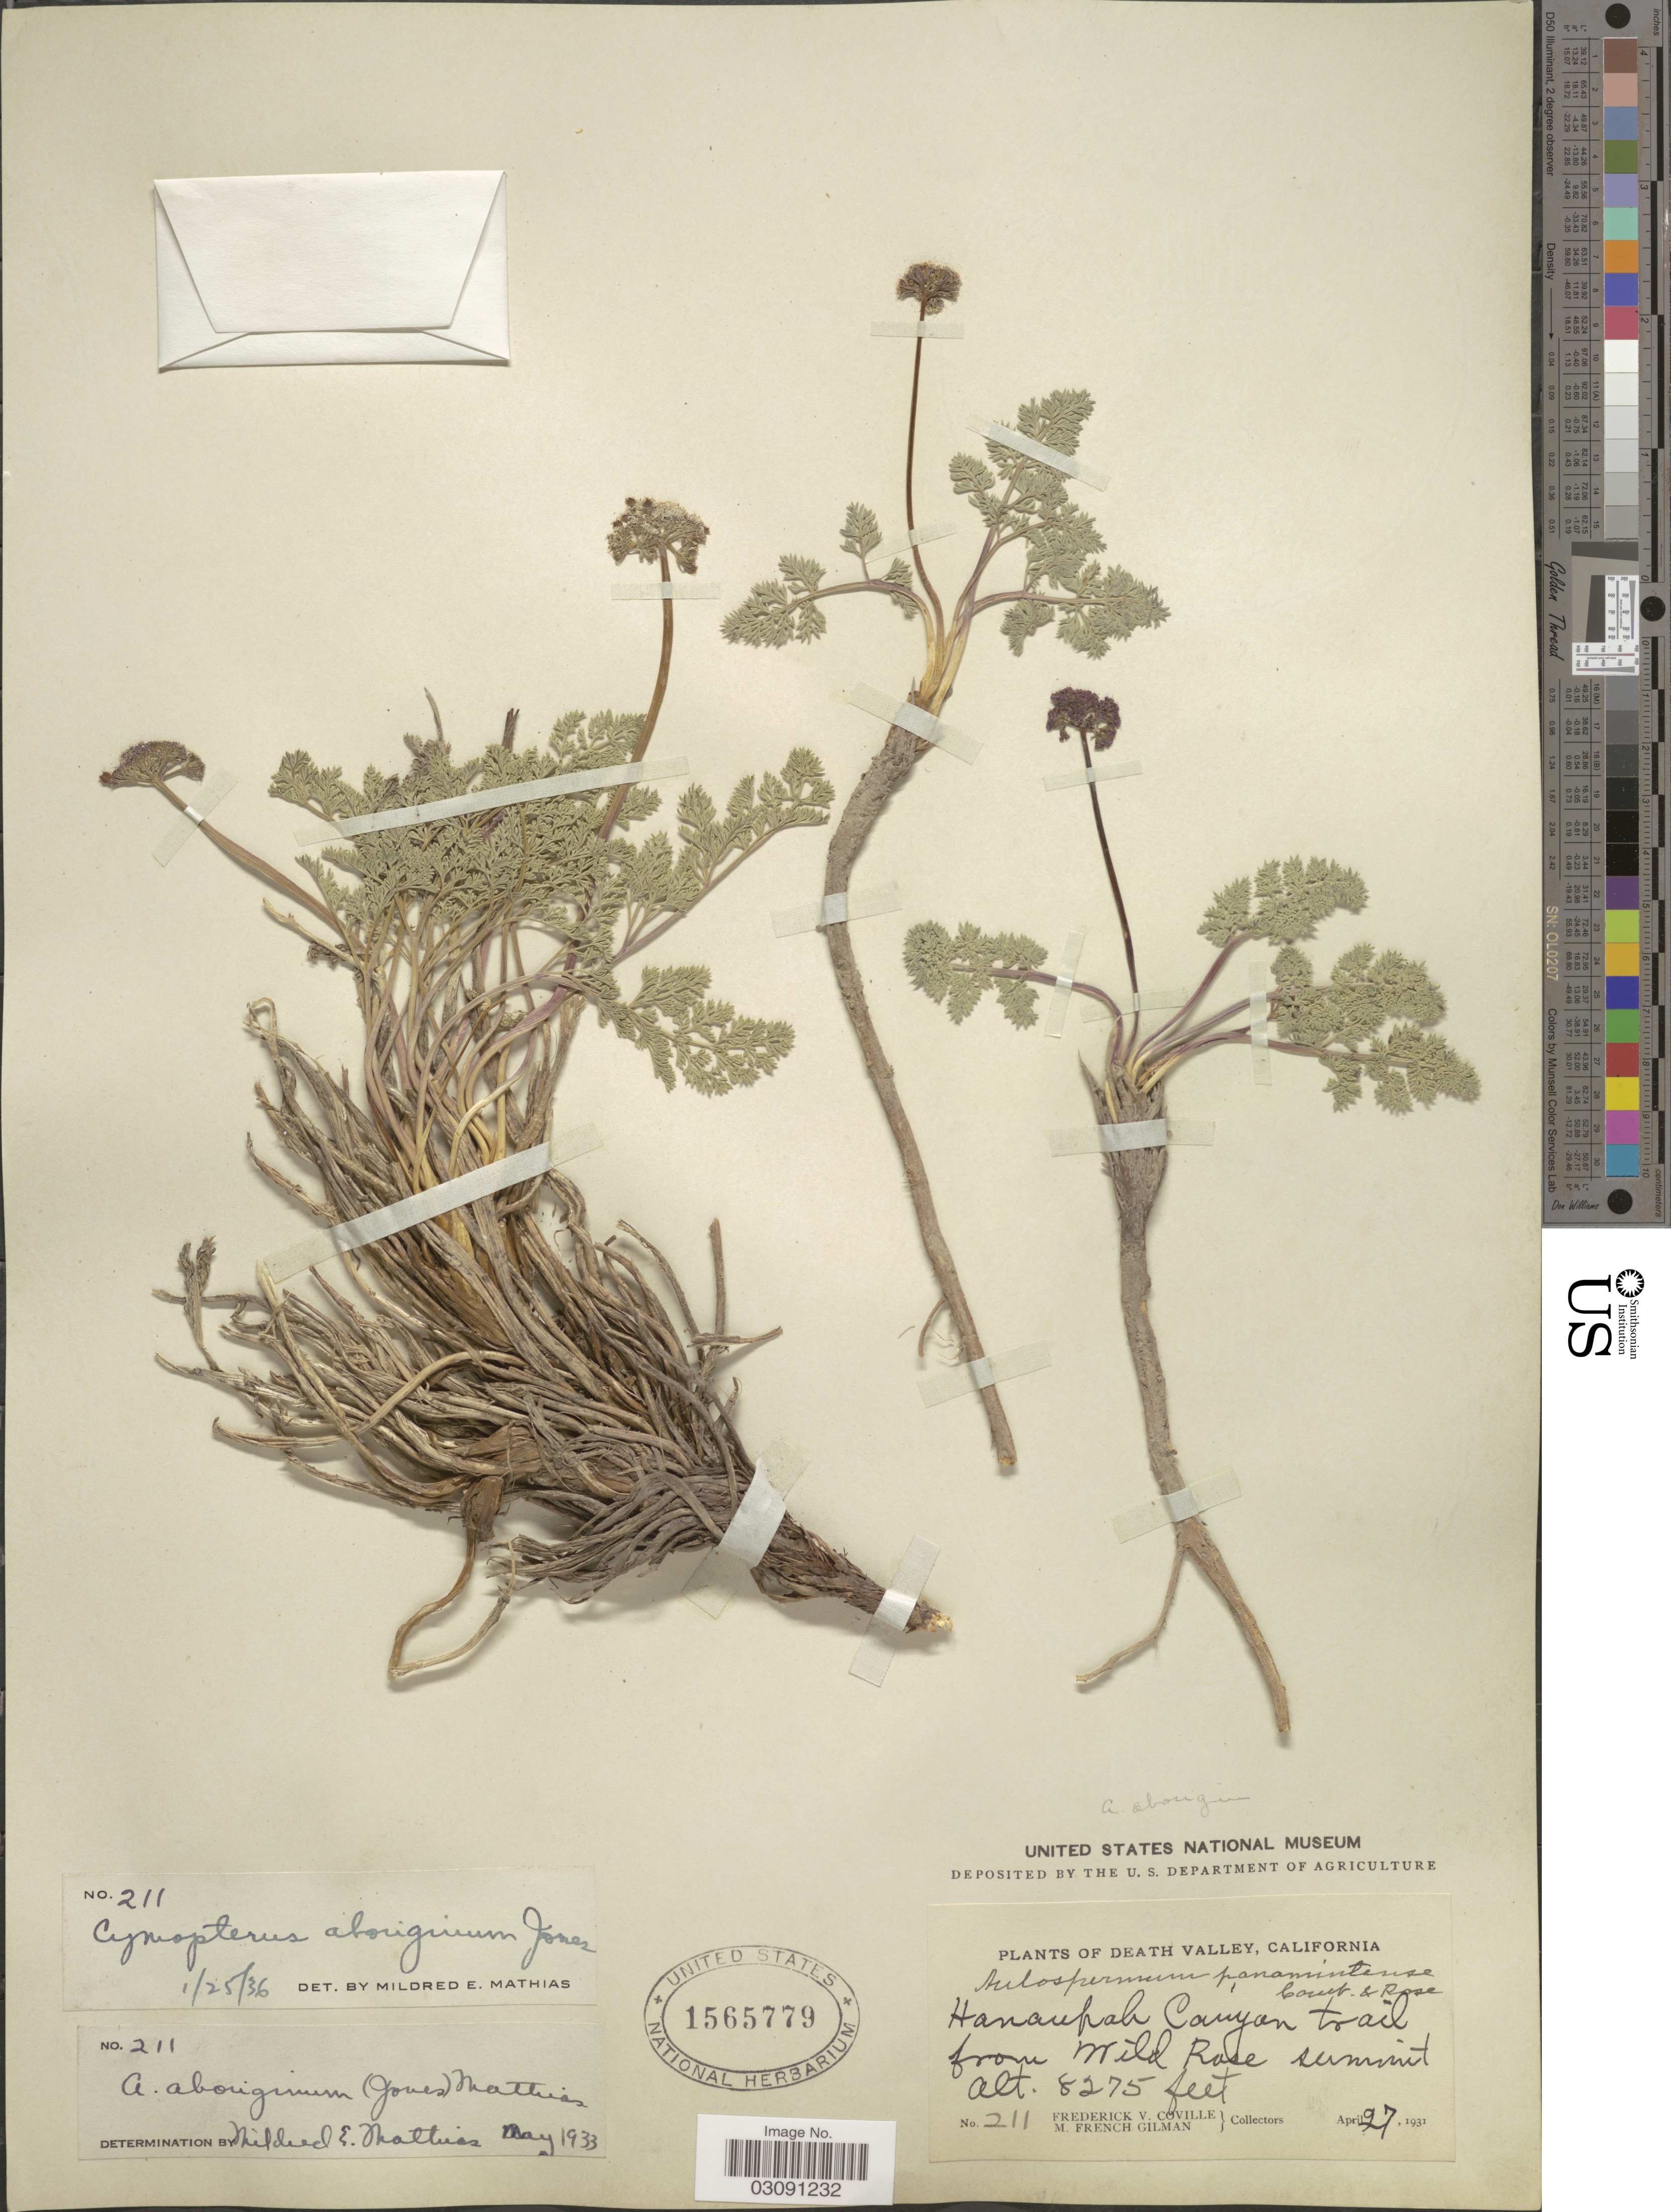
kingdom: Plantae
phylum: Tracheophyta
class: Magnoliopsida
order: Apiales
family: Apiaceae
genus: Cymopterus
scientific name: Cymopterus aboriginum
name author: M.E. Jones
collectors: F. V. Coville & M. F. Gilman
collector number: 211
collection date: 1931-04-27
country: United States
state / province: California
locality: Death Valley, Hanaupah Canyon trail from Wild Rose summit.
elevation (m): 2522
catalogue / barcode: US 1565779